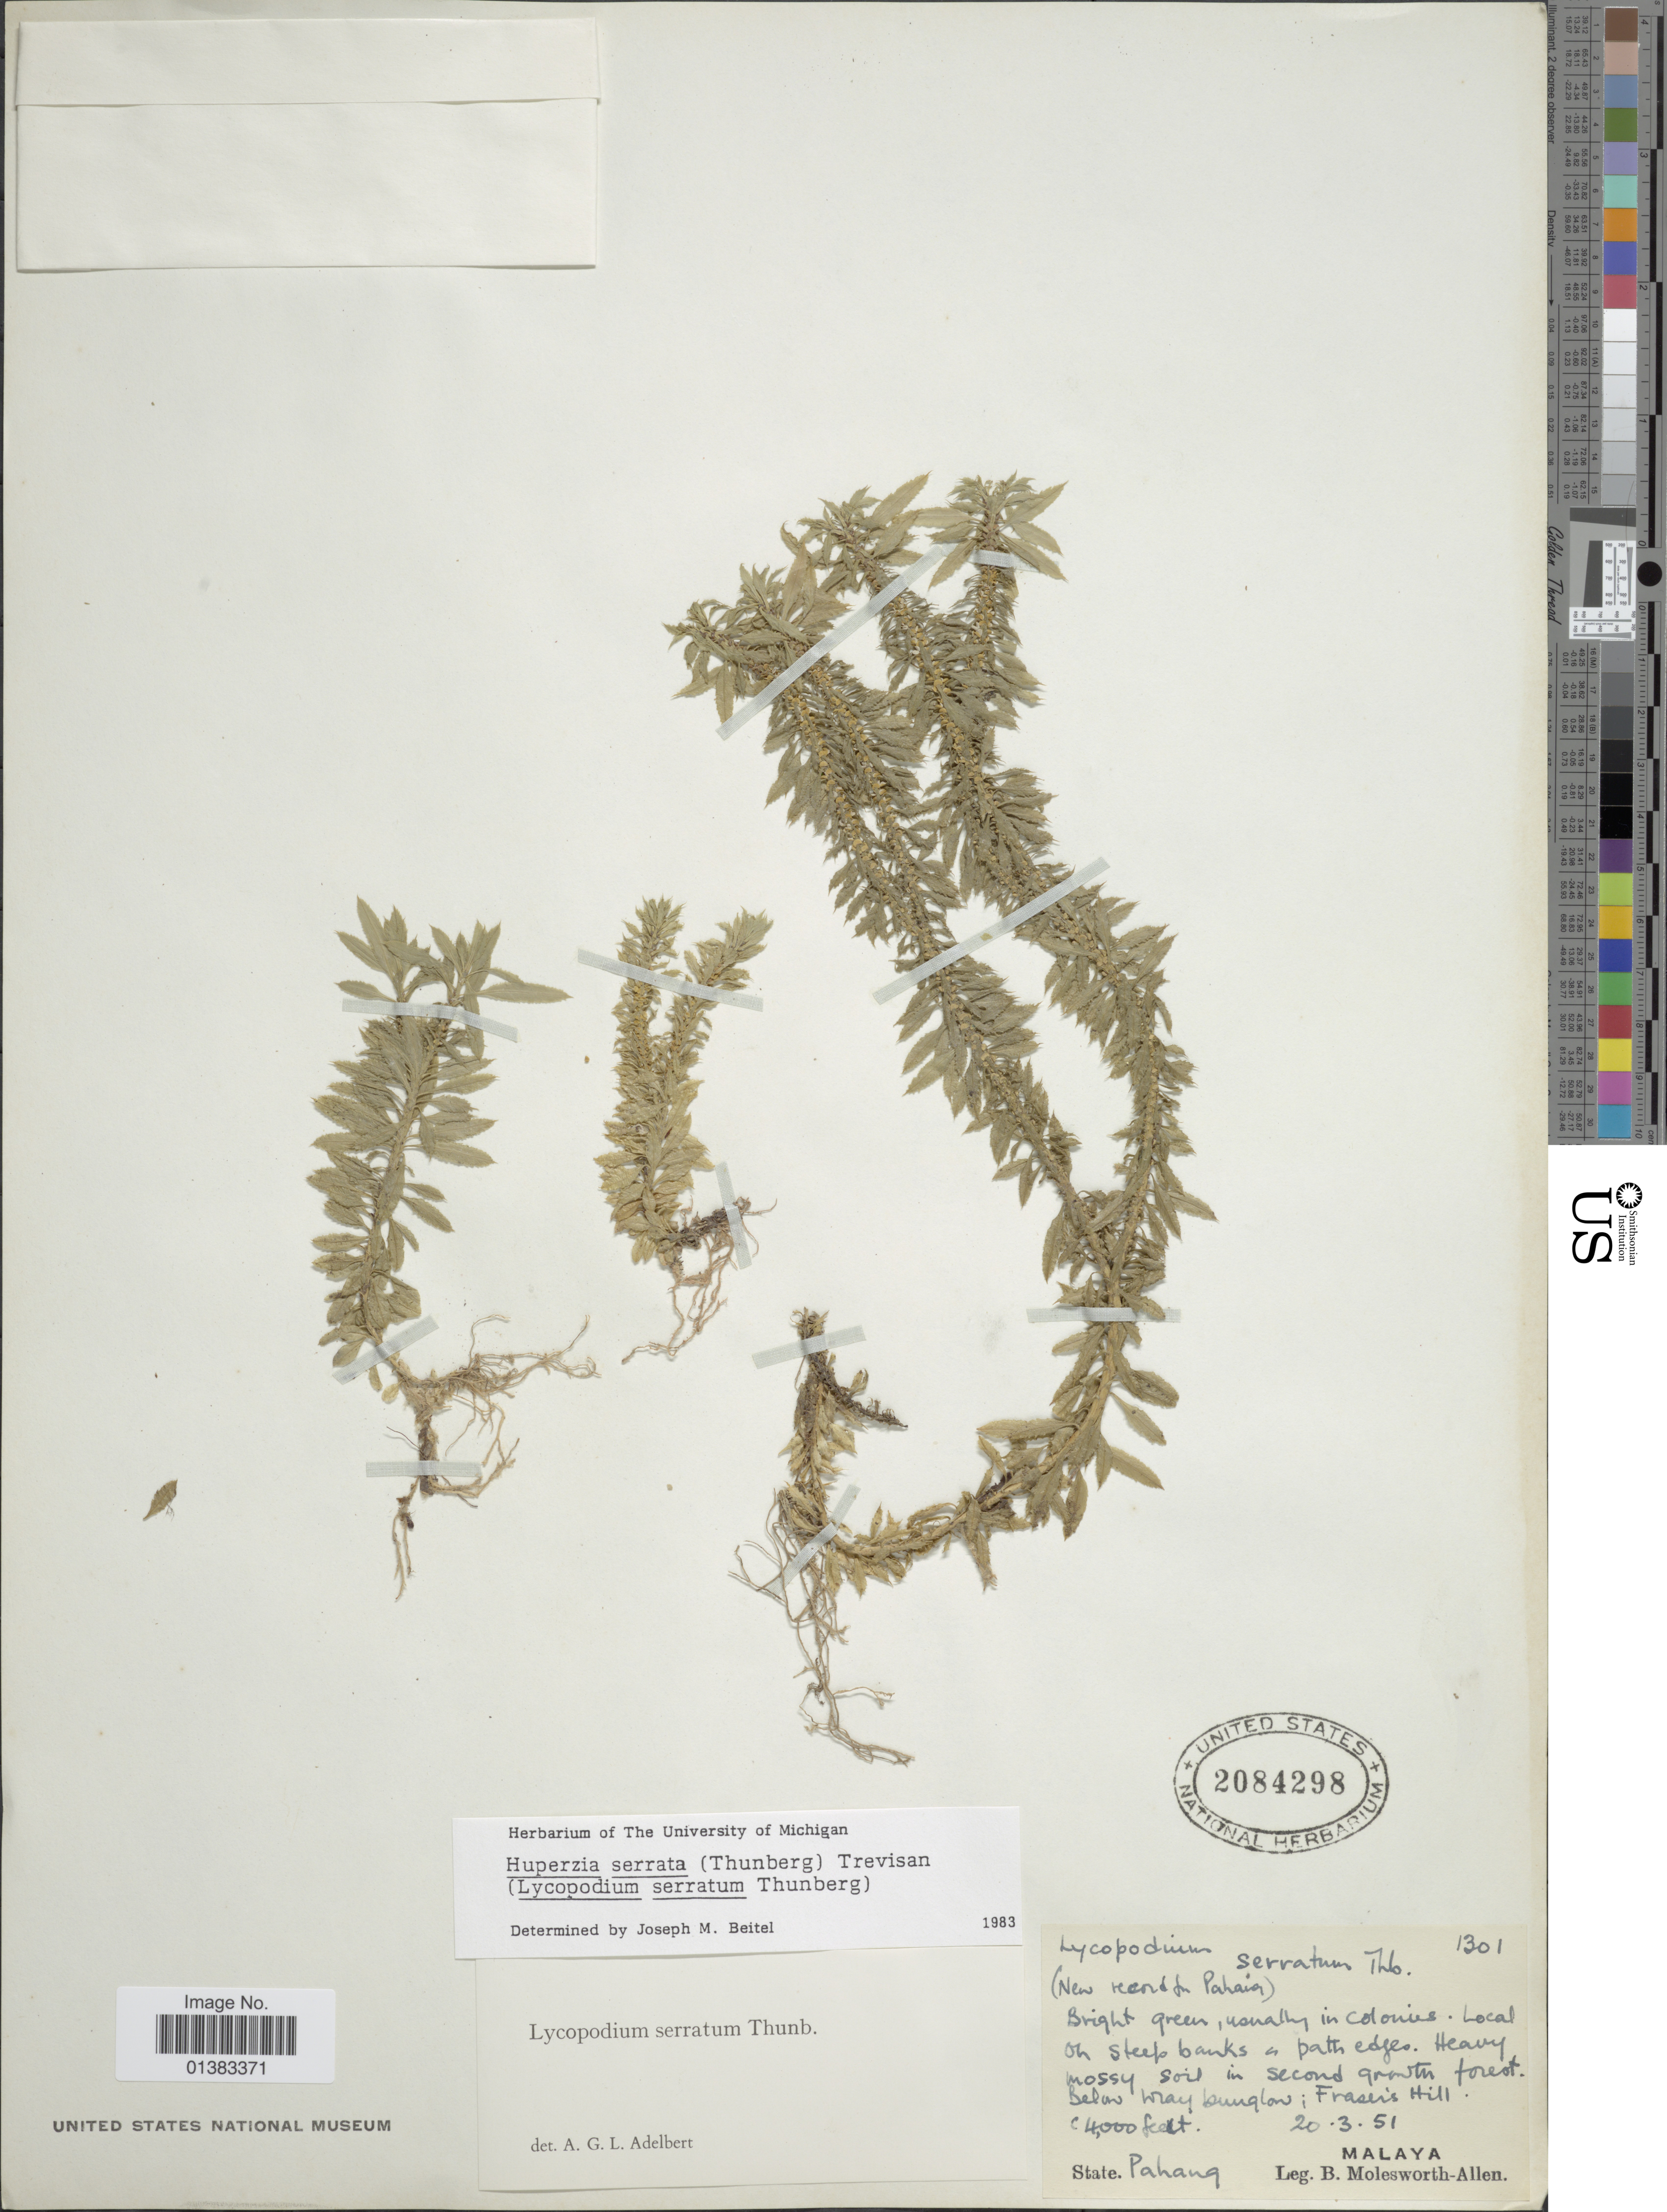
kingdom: Plantae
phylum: Tracheophyta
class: Lycopodiopsida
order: Lycopodiales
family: Lycopodiaceae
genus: Huperzia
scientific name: Huperzia serrata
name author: (Thunb.) Trevis.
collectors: B. E. G. Molesworth-Allen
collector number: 1301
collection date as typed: Transcribed d/m/y: 20/3/51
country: Malaysia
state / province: Pahang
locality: Below wray bungalow; Fraser's Hill [Bukit Fraser], Malaya.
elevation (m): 1219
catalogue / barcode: US 2084298